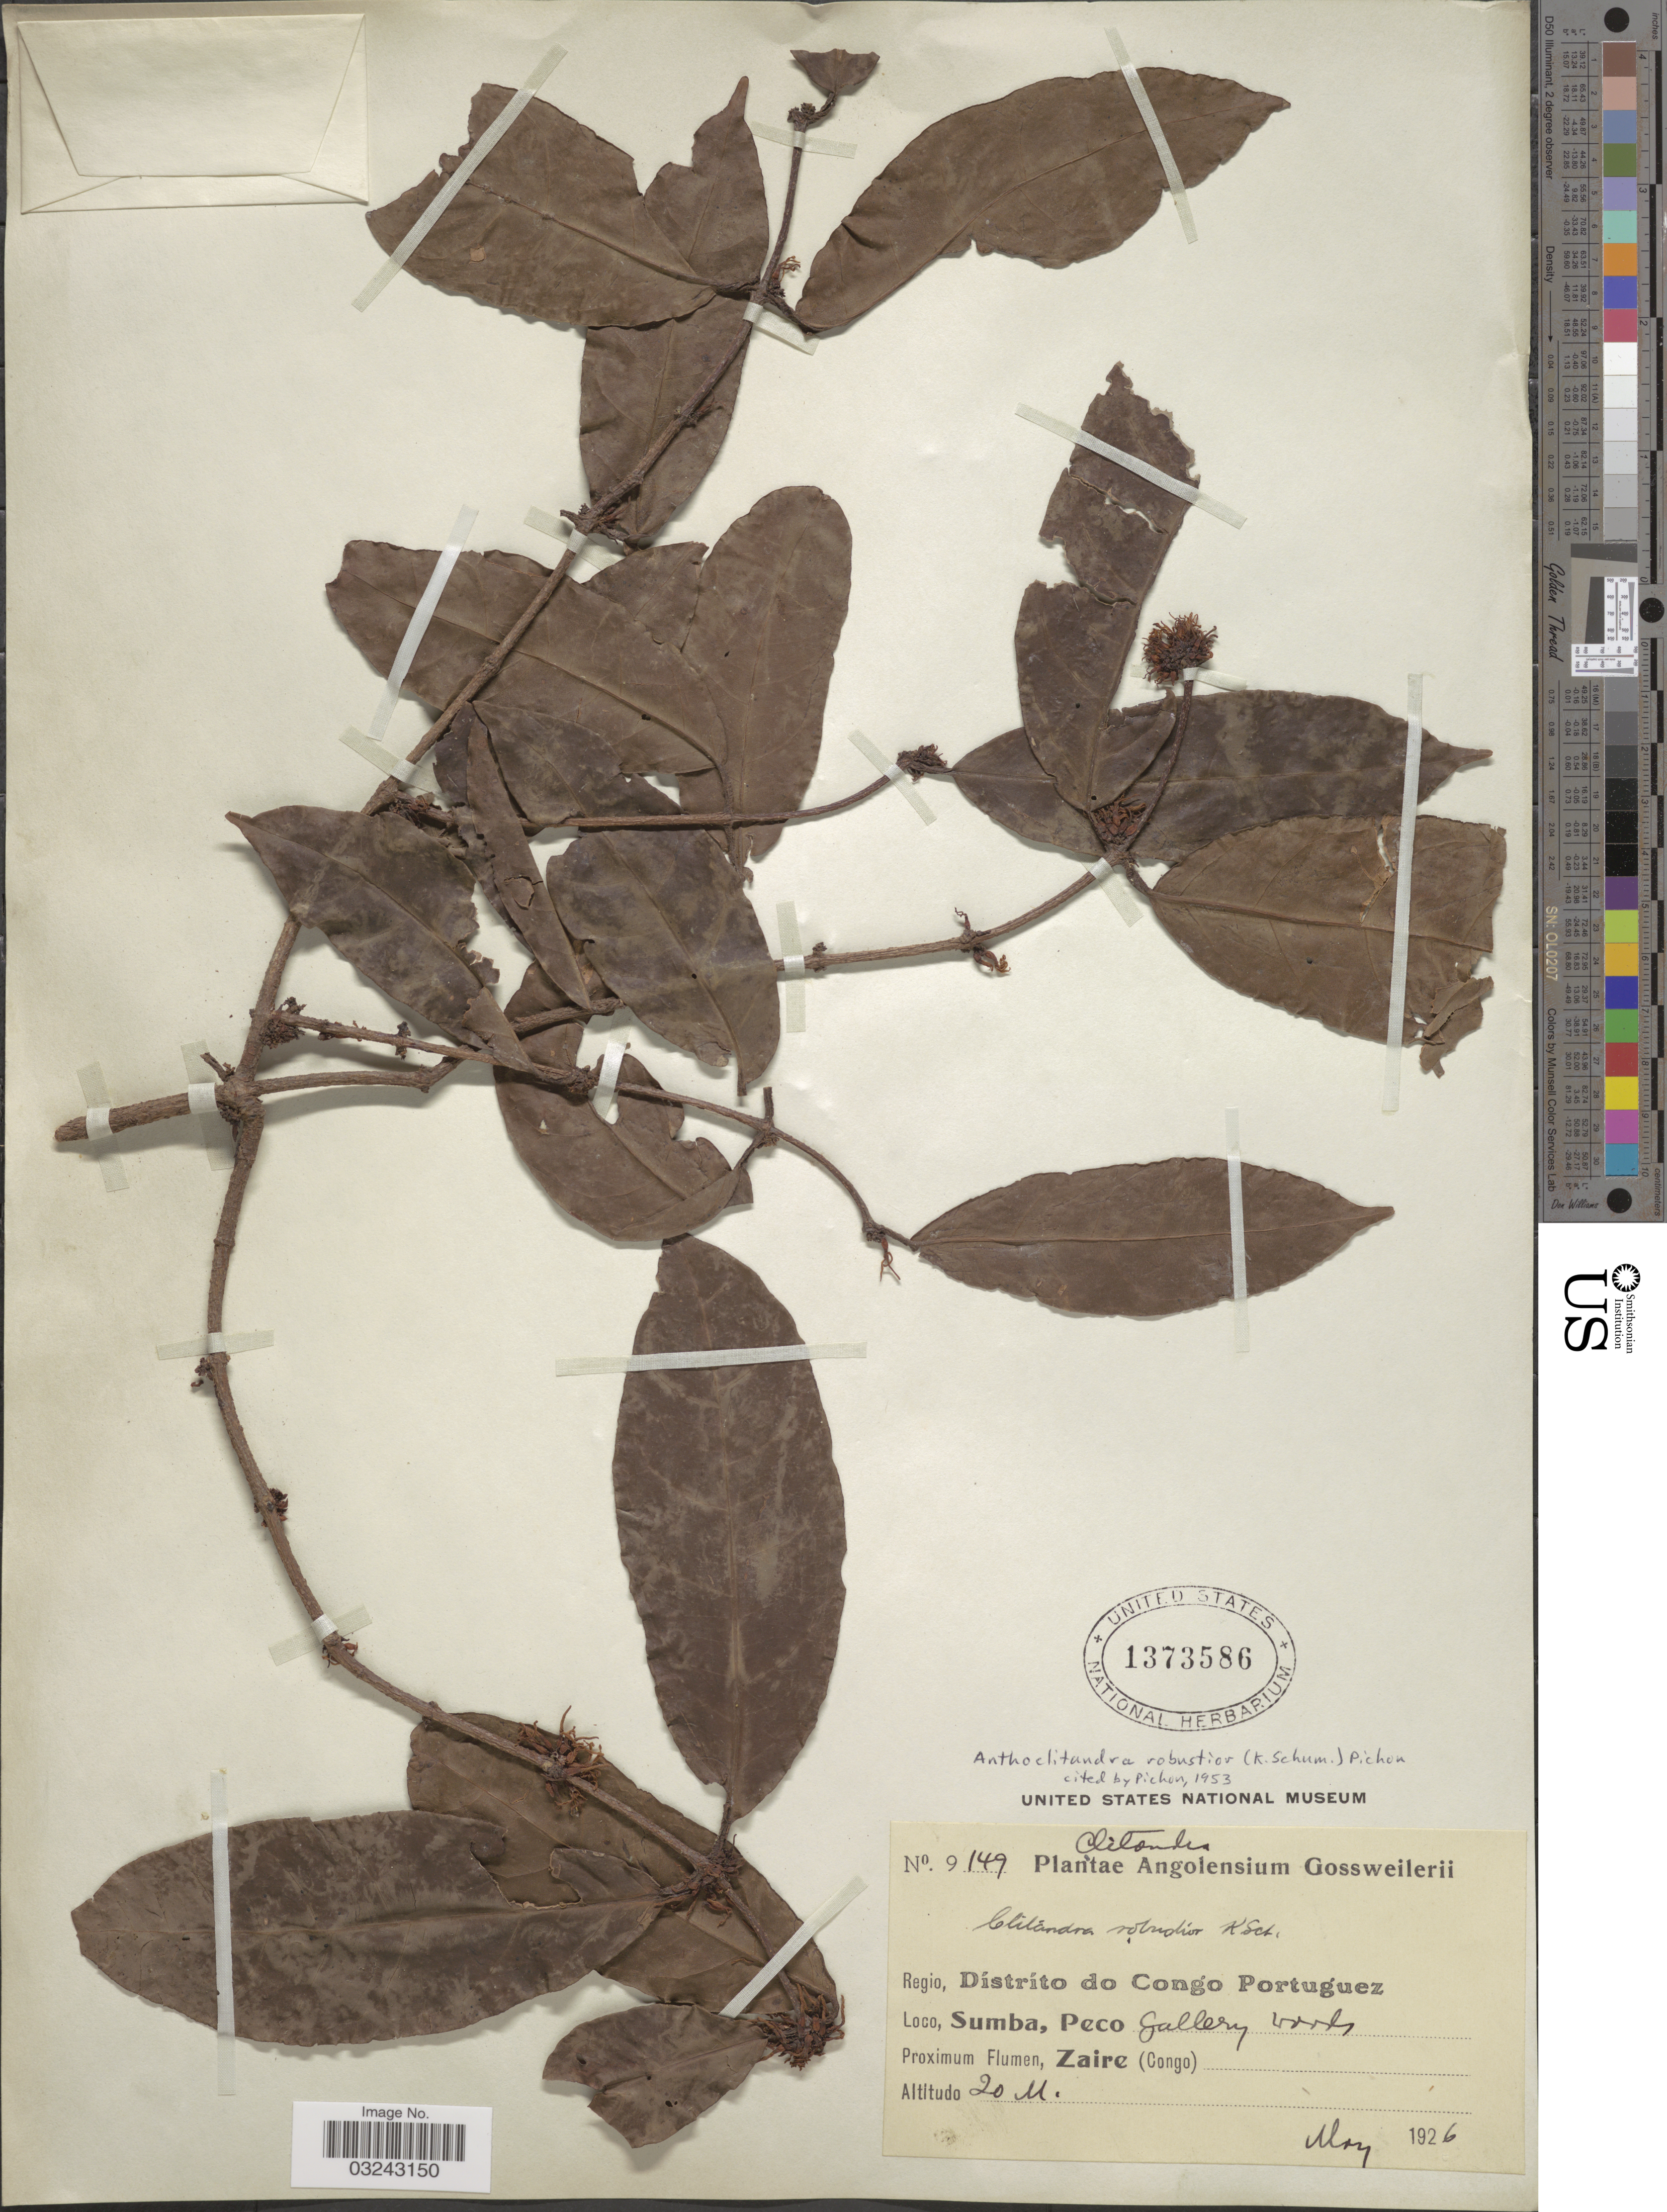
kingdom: Plantae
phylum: Tracheophyta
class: Magnoliopsida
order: Gentianales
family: Apocynaceae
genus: Anthoclitandra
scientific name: Anthoclitandra robustior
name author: (K. Schum.) Pichon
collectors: -. Gossweiler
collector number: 9149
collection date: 1926-05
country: Angola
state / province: Zaire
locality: Regio, Dístríto do Congo Portuguez, Sumba, Peco.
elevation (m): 20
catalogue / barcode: US 1373586